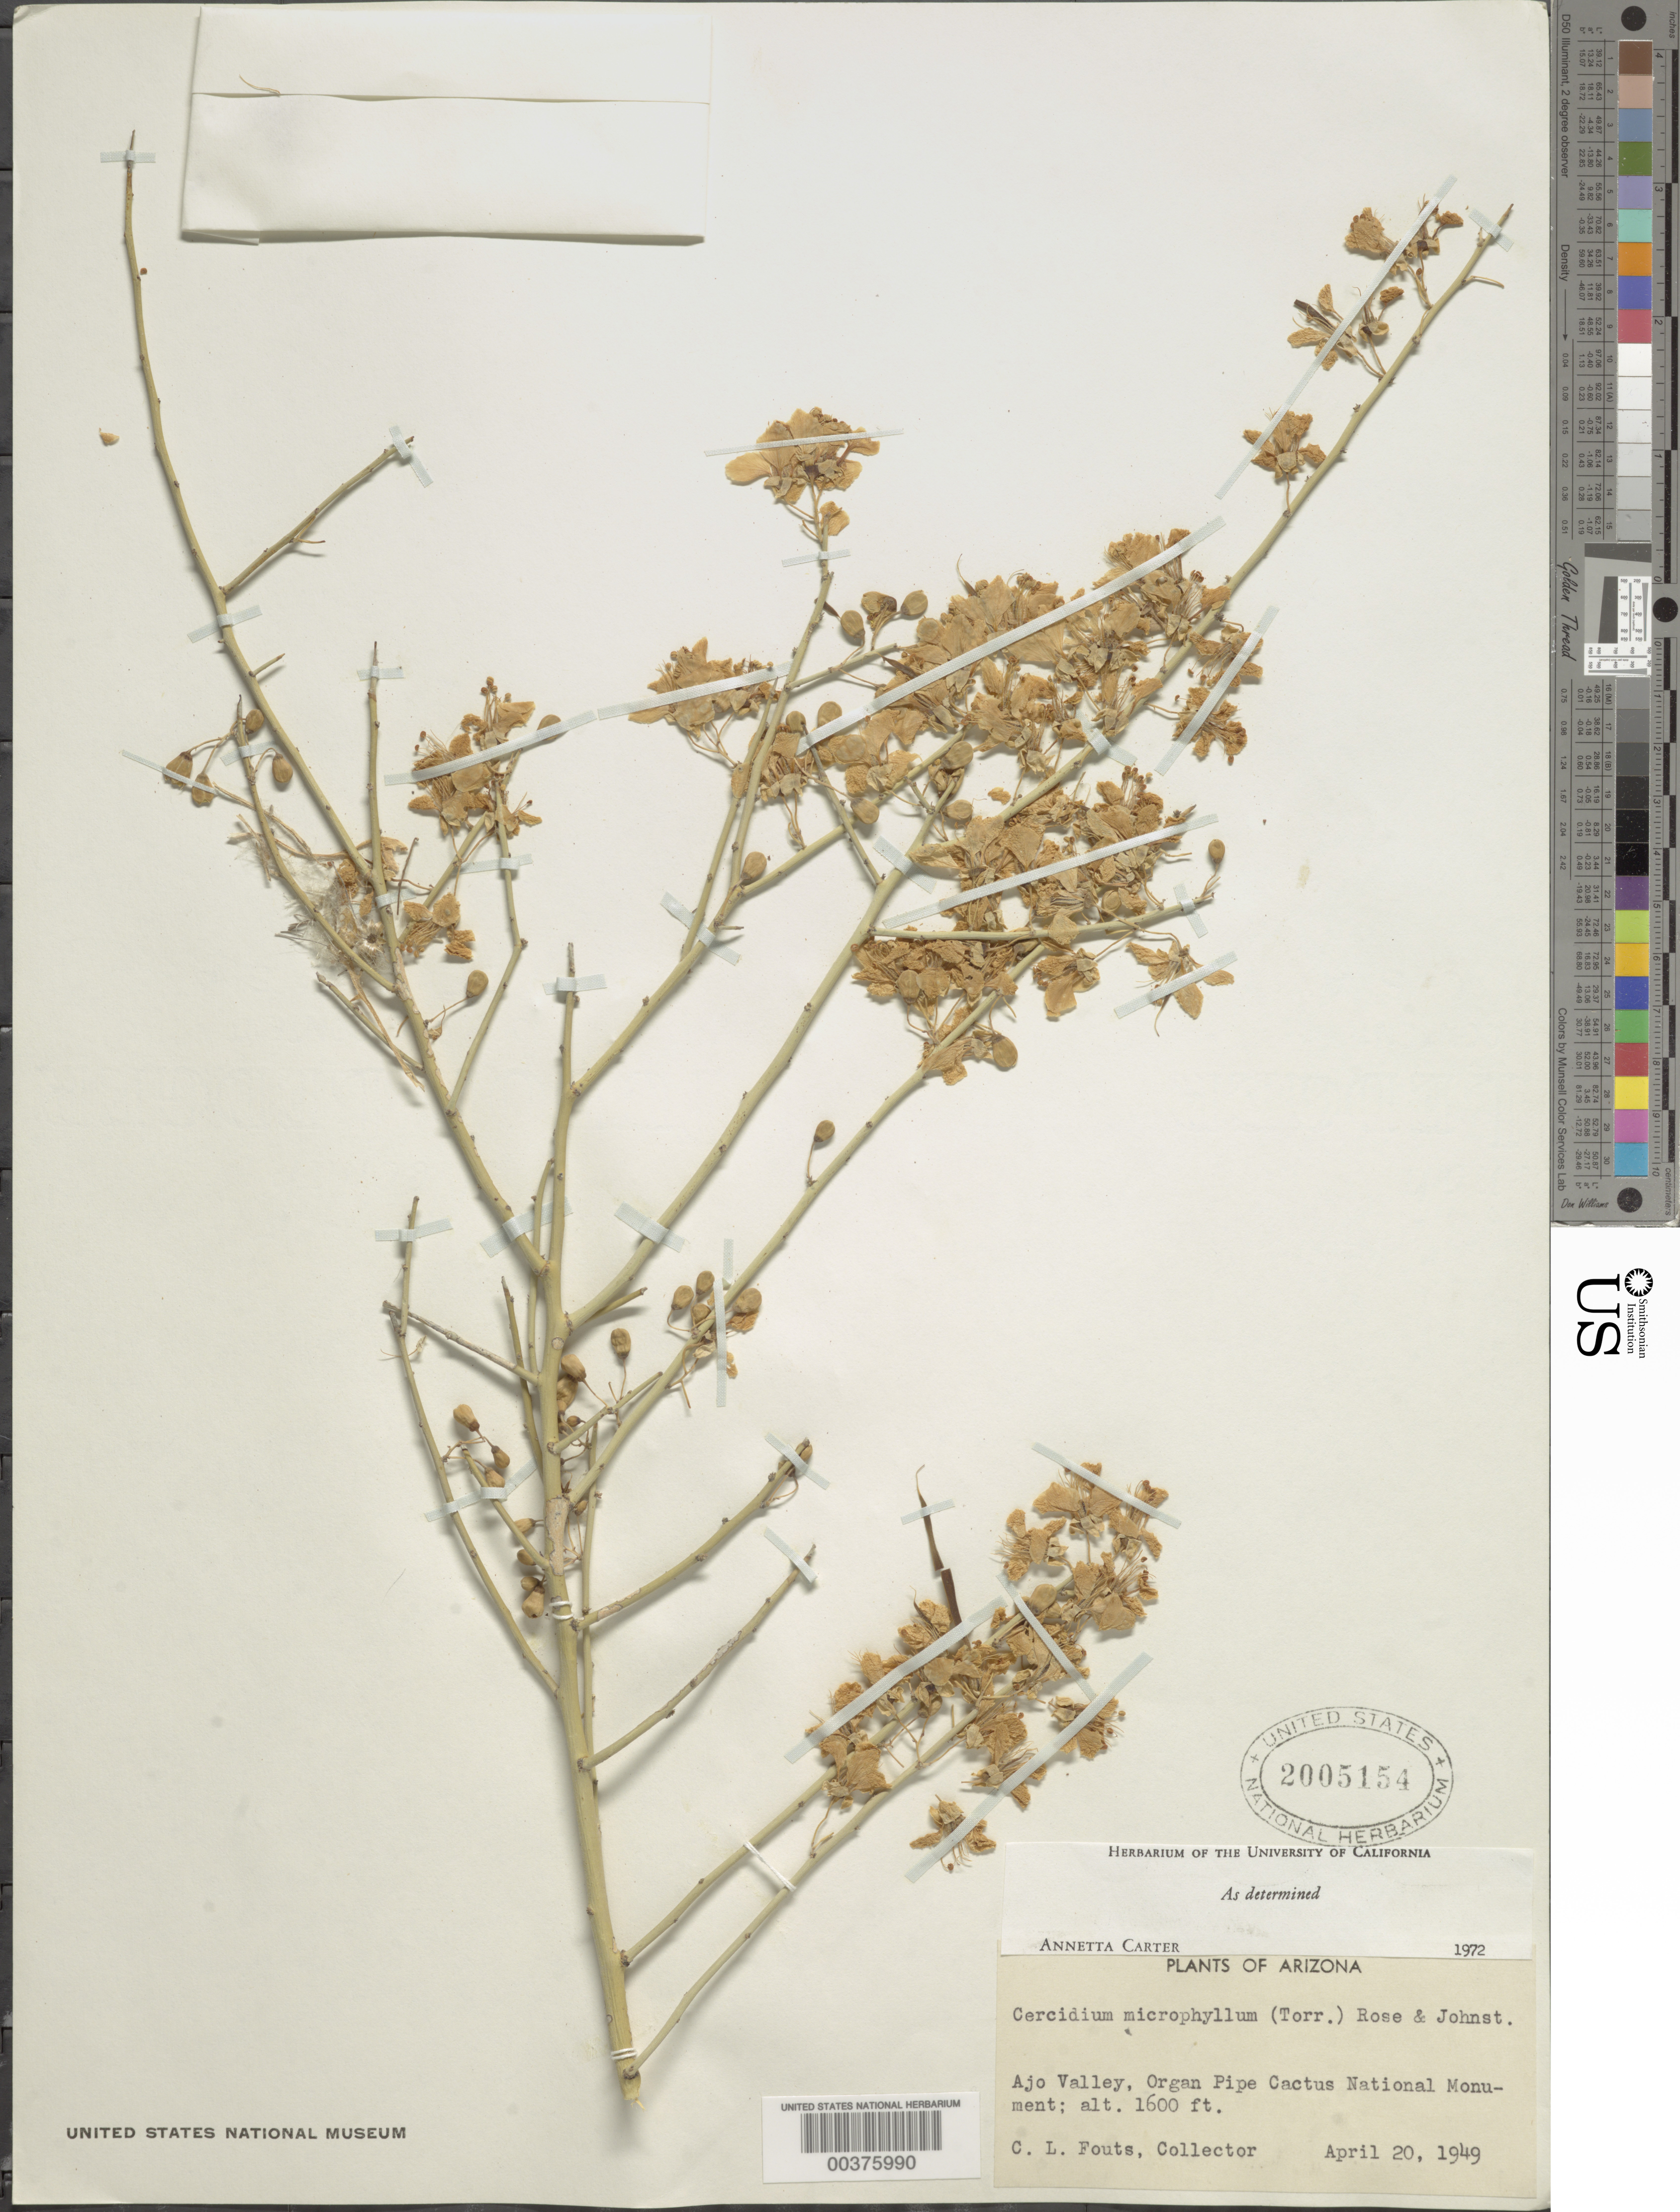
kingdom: Plantae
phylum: Tracheophyta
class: Magnoliopsida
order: Fabales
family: Fabaceae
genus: Parkinsonia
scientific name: Parkinsonia microphylla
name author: Torr.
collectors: C. Fouts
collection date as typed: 20 Apr 1949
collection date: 1949-04-20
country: United States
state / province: Arizona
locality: Ajo valley, organ pipe cactus national monument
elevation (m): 488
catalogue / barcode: US 2005154